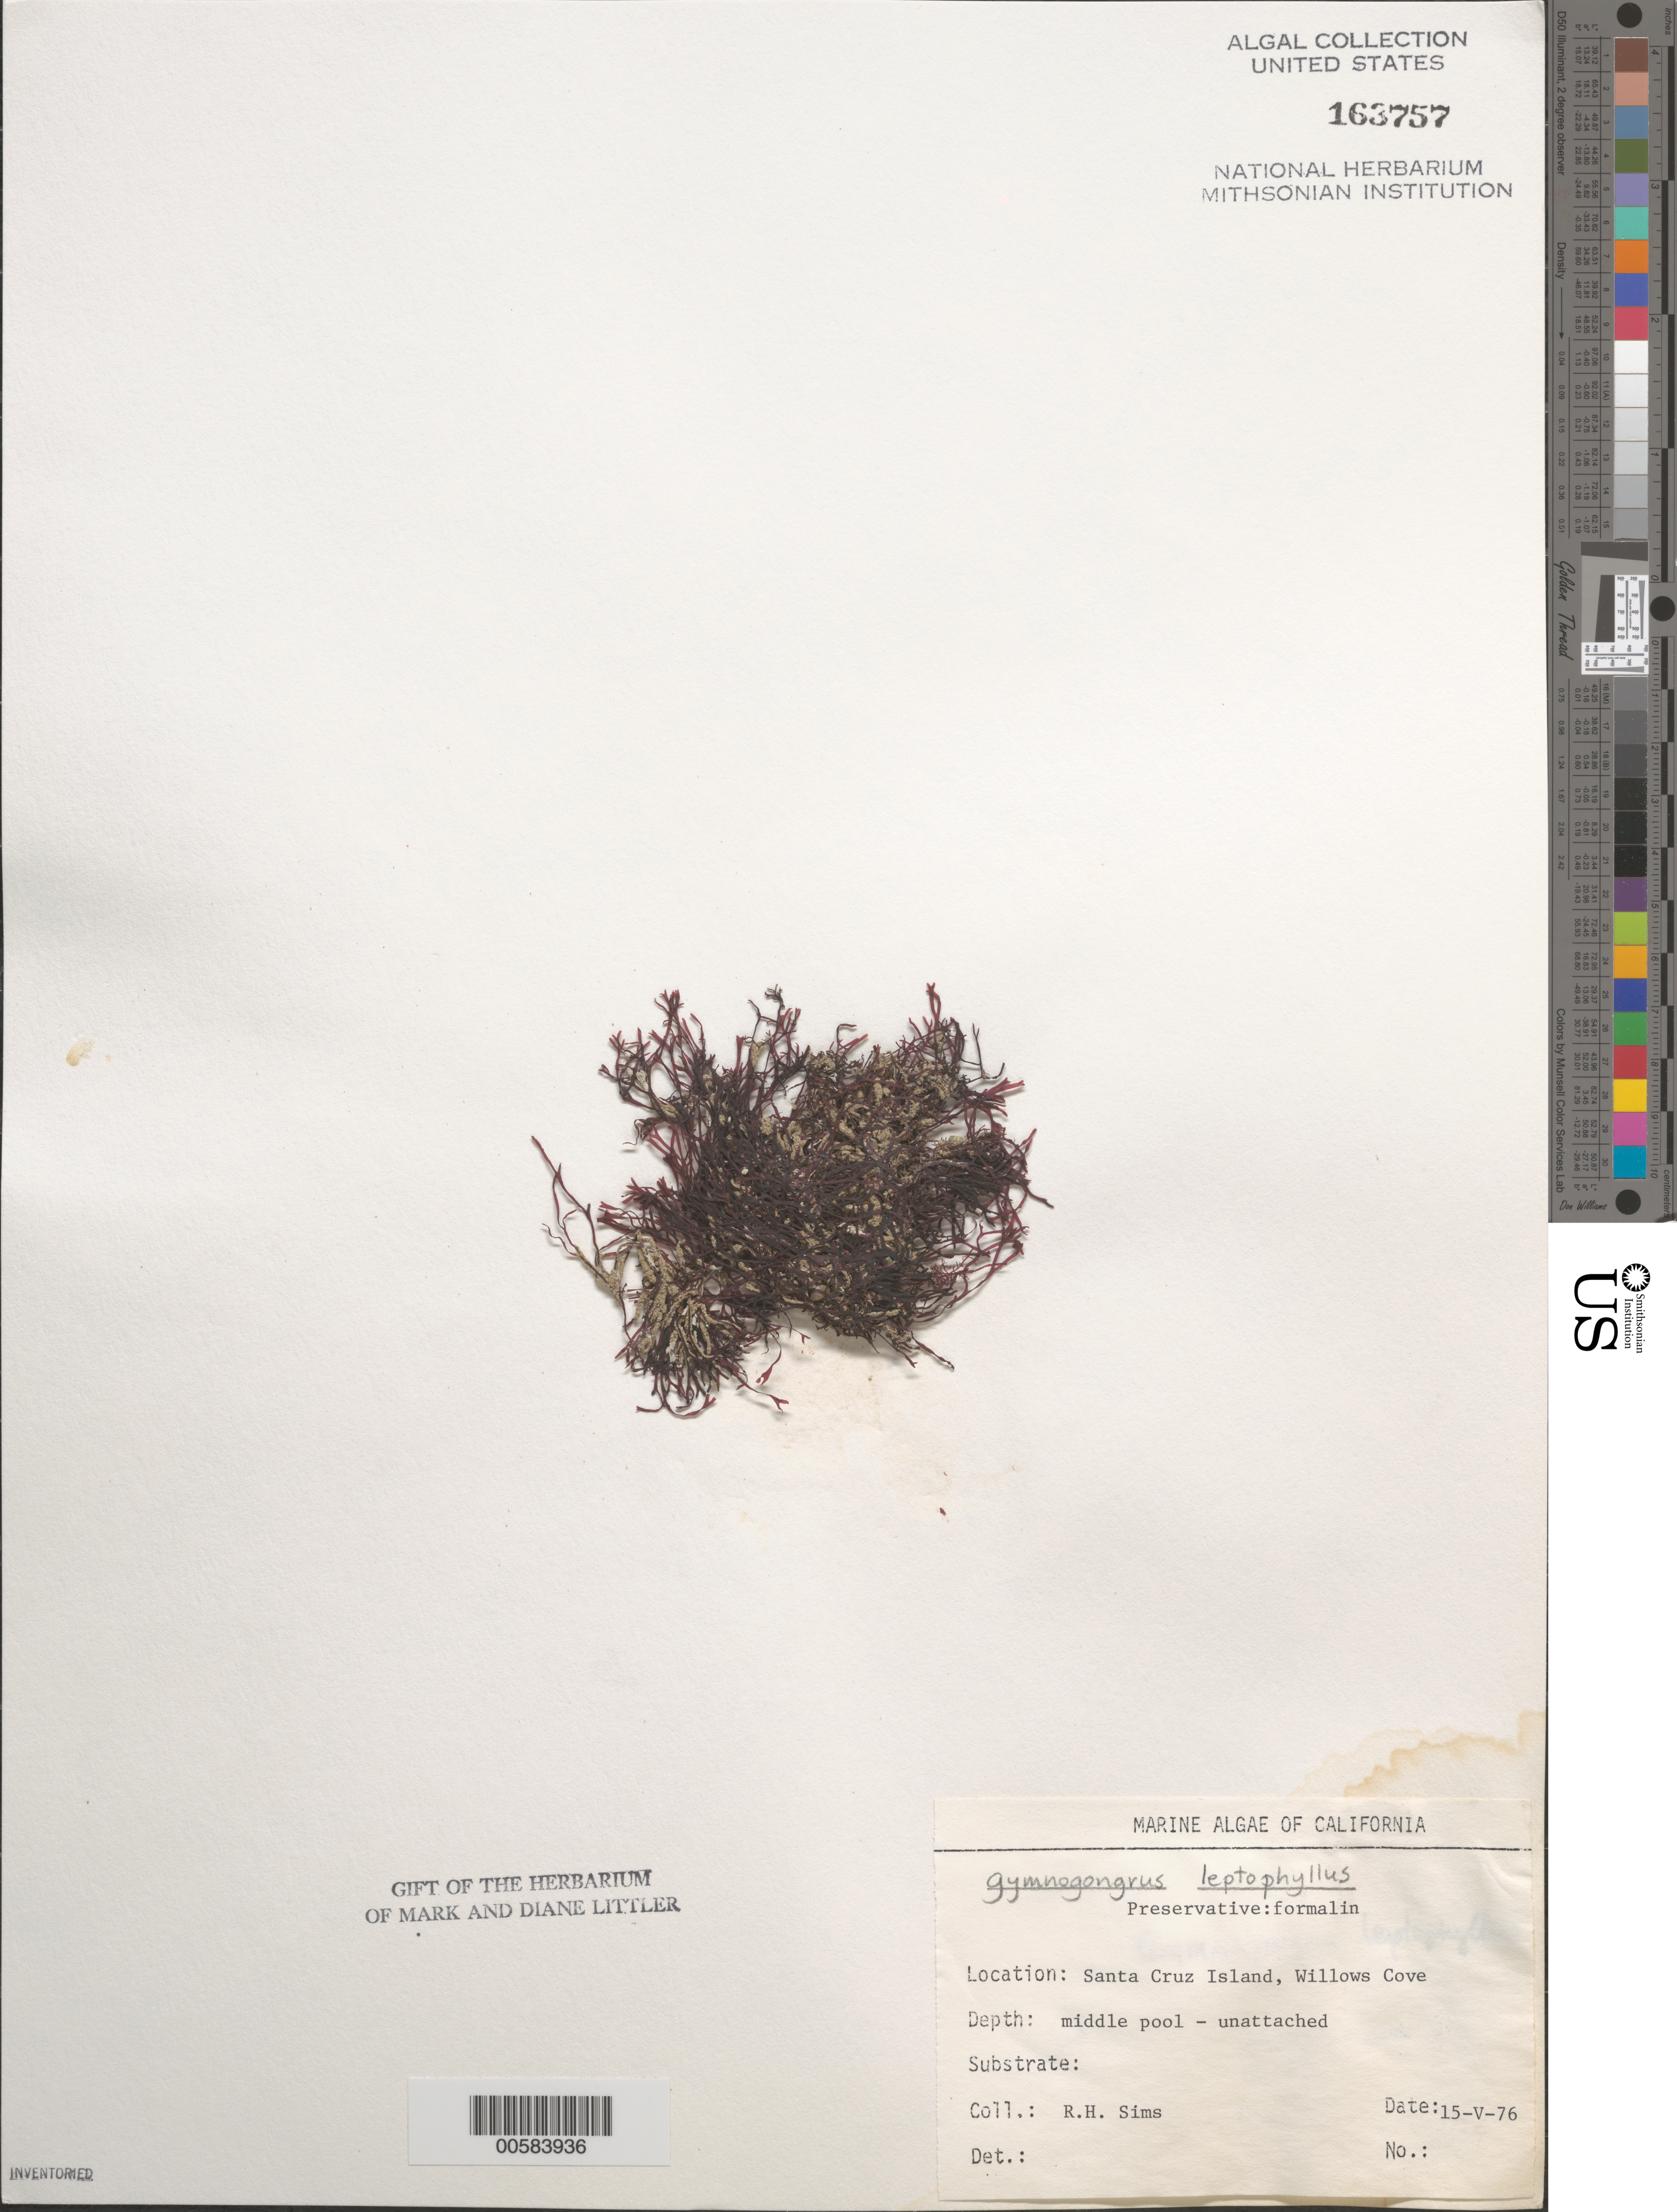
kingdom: Plantae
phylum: Rhodophyta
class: Florideophyceae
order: Gigartinales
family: Phyllophoraceae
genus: Besa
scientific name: Besa leptophylla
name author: (J. Agardh) M.S.Calderon & K.A. Miller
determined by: Algae name updating Project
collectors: R. H. Sims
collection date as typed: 15 May 1976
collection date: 1976-05-15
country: United States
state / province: California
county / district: Santa Barbara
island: Santa Cruz Island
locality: Willows Cove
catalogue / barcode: US 163757